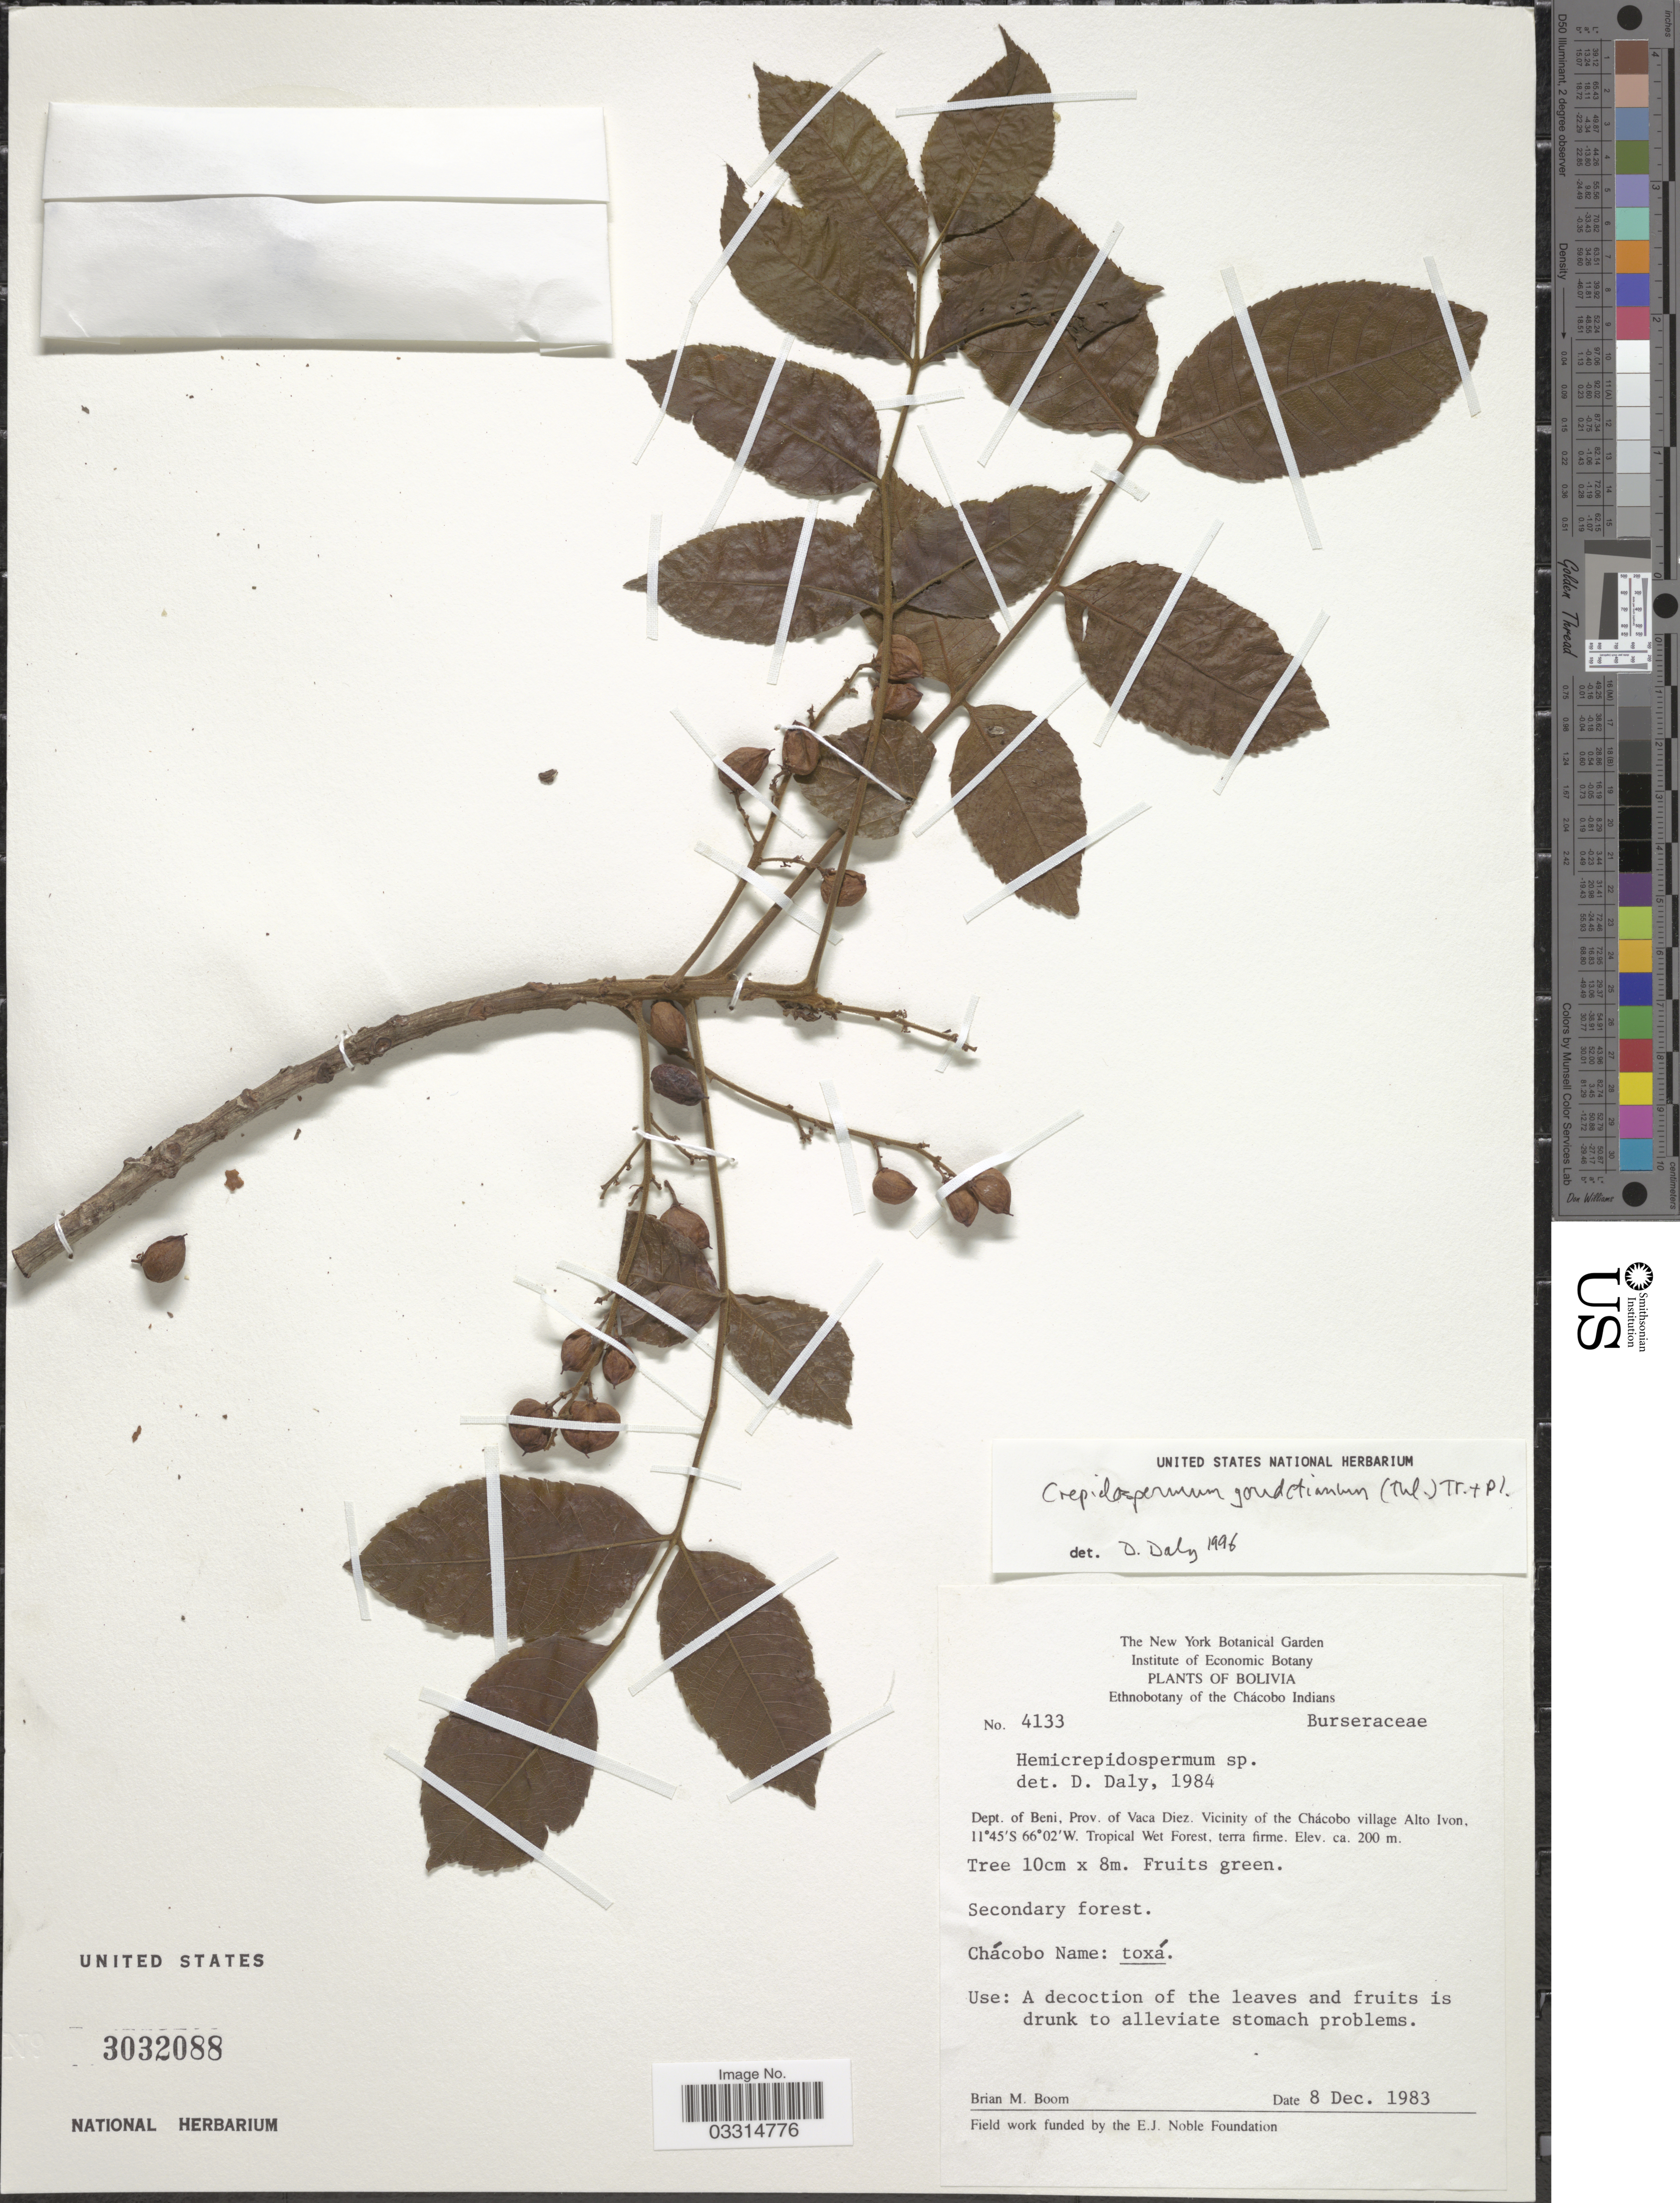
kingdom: Plantae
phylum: Tracheophyta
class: Magnoliopsida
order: Sapindales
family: Burseraceae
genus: Protium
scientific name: Protium goudotianum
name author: (Tul.) Byng & Christenh.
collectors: B. M. Boom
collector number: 4133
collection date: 1983-12-08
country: Bolivia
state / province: Beni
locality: Dept. of Beni, Prov. of Vaca Diez. Vicinity of the Chácobo village Alto Ivon.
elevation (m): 200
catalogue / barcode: US 3032088